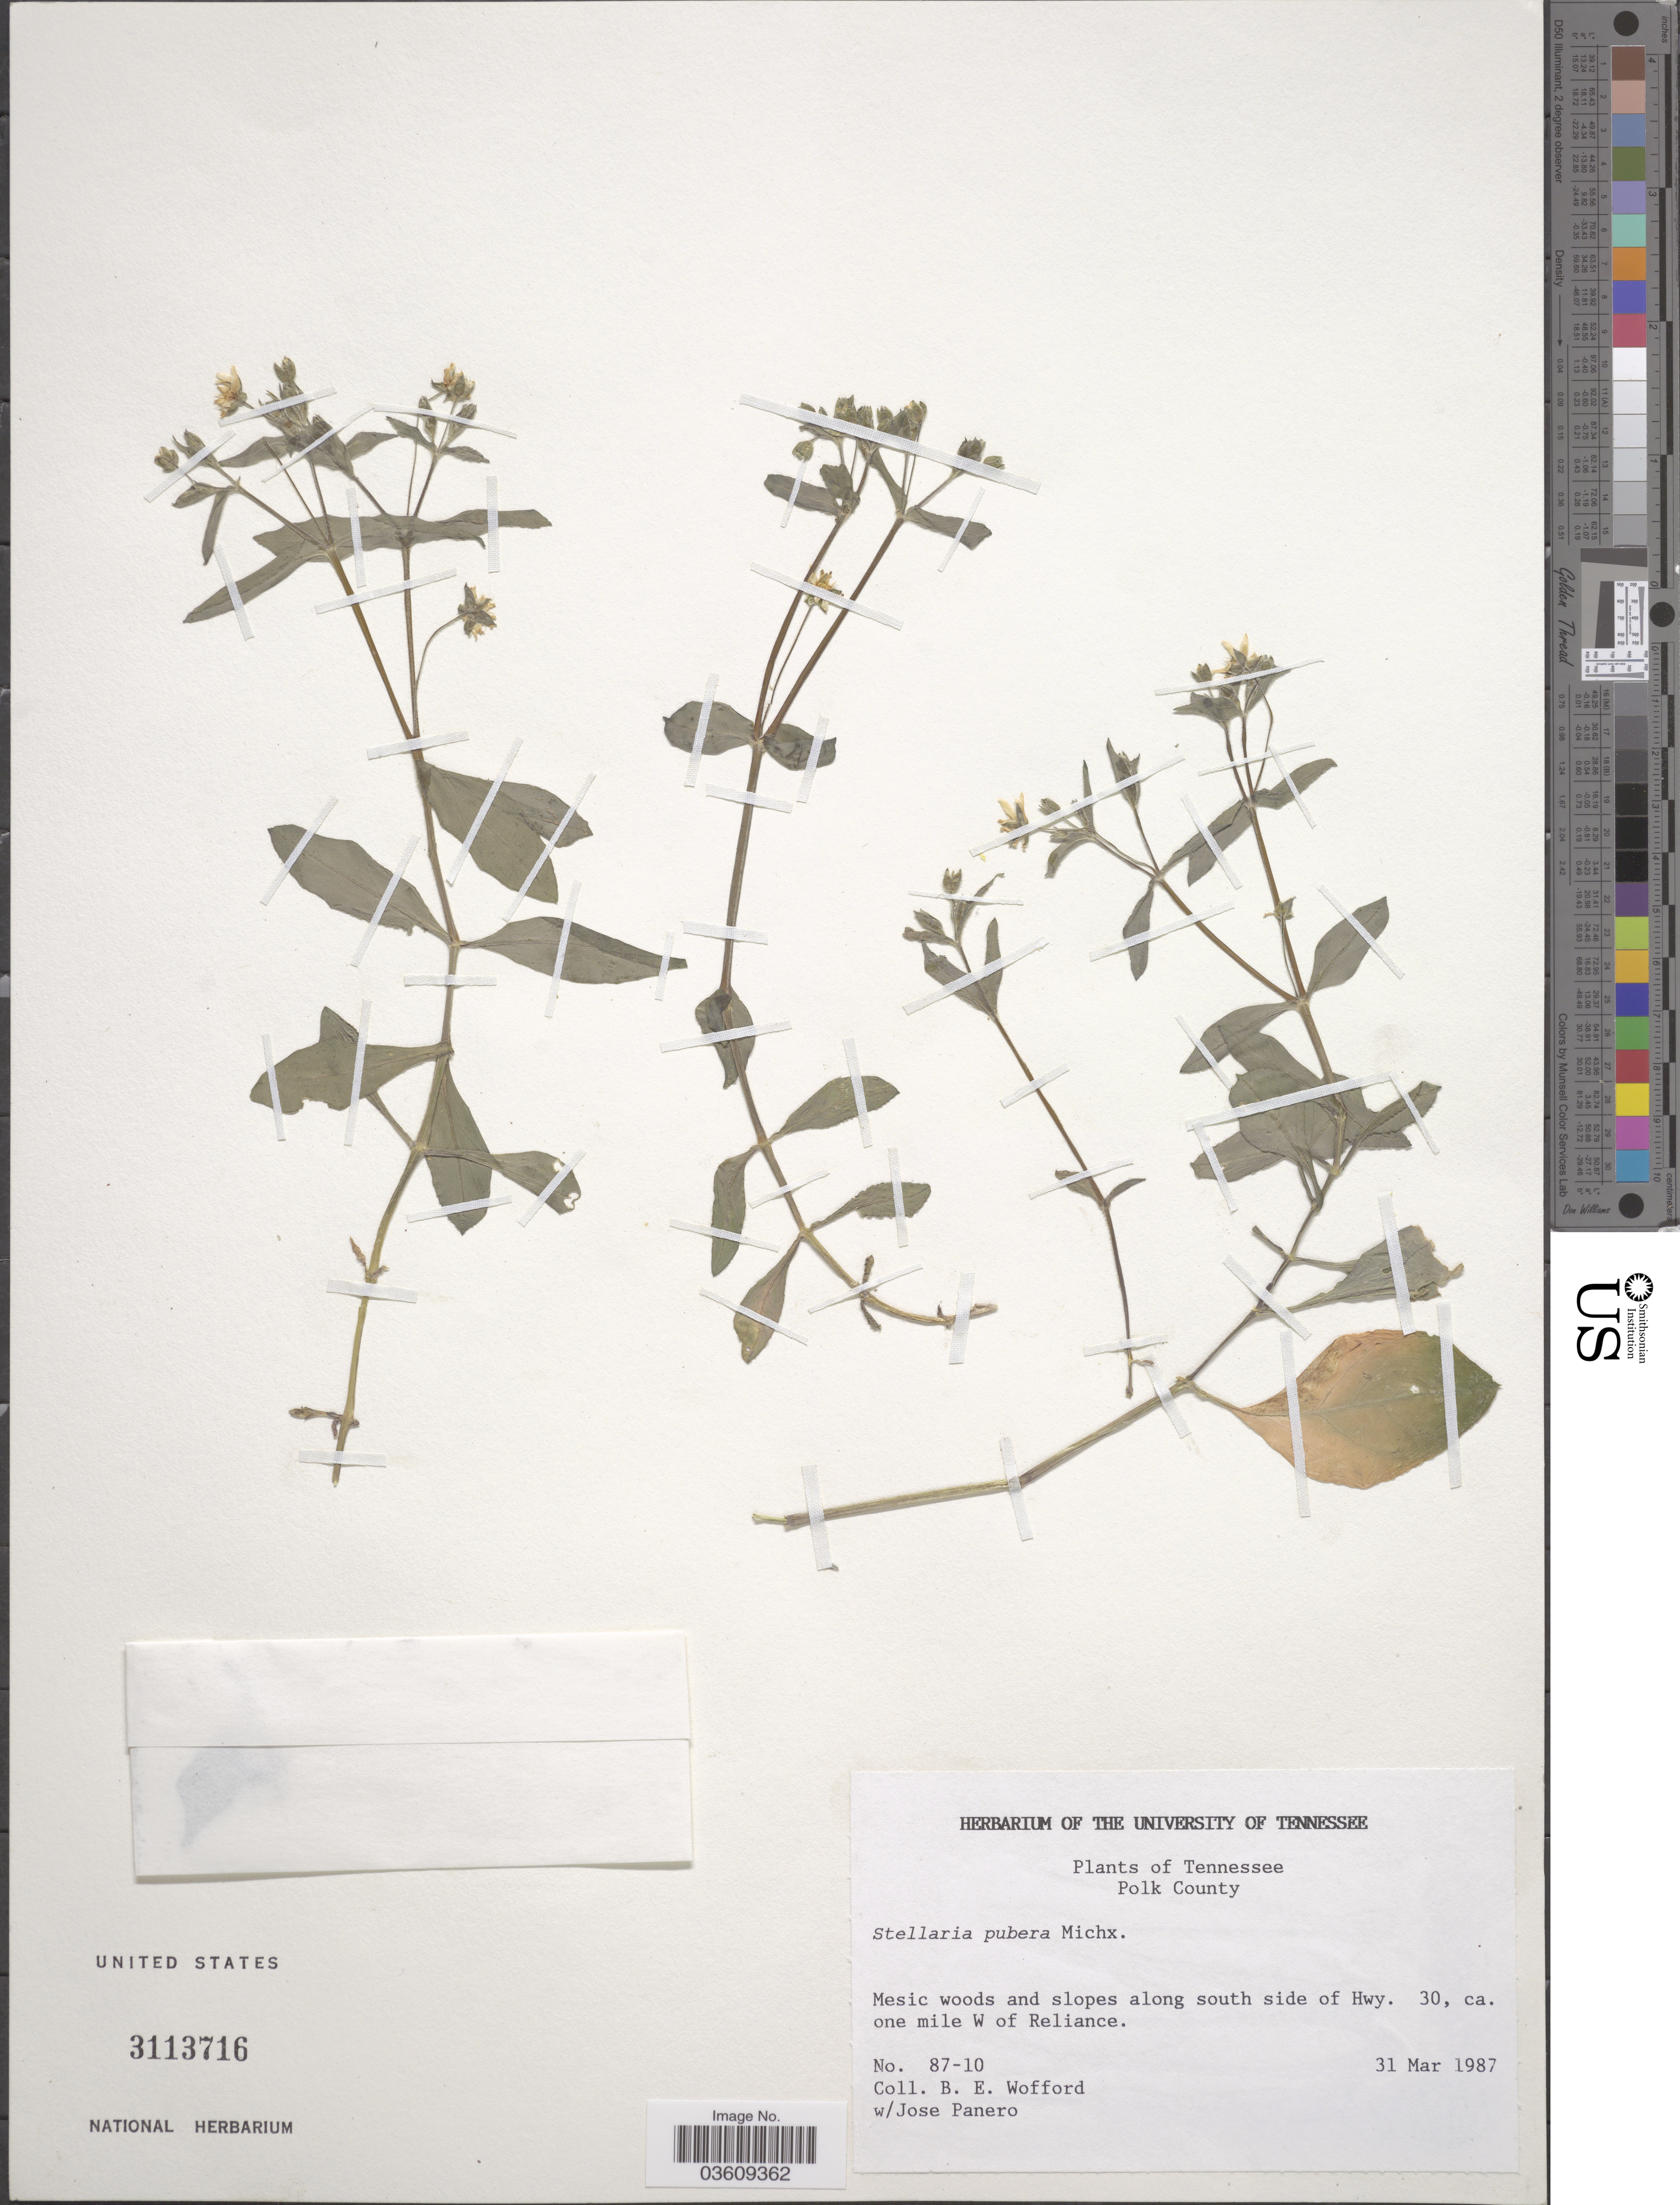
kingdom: Plantae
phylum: Tracheophyta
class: Magnoliopsida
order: Caryophyllales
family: Caryophyllaceae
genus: Stellaria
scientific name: Stellaria pubera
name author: Michx.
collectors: B. Wofford & J. L. Panero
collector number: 87-10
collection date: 1987-03-31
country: United States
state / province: Tennessee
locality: Polk County. Mesic woods and slopes along south side of Hwy. 30, ca. one mile W of Reliance.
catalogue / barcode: US 3113716